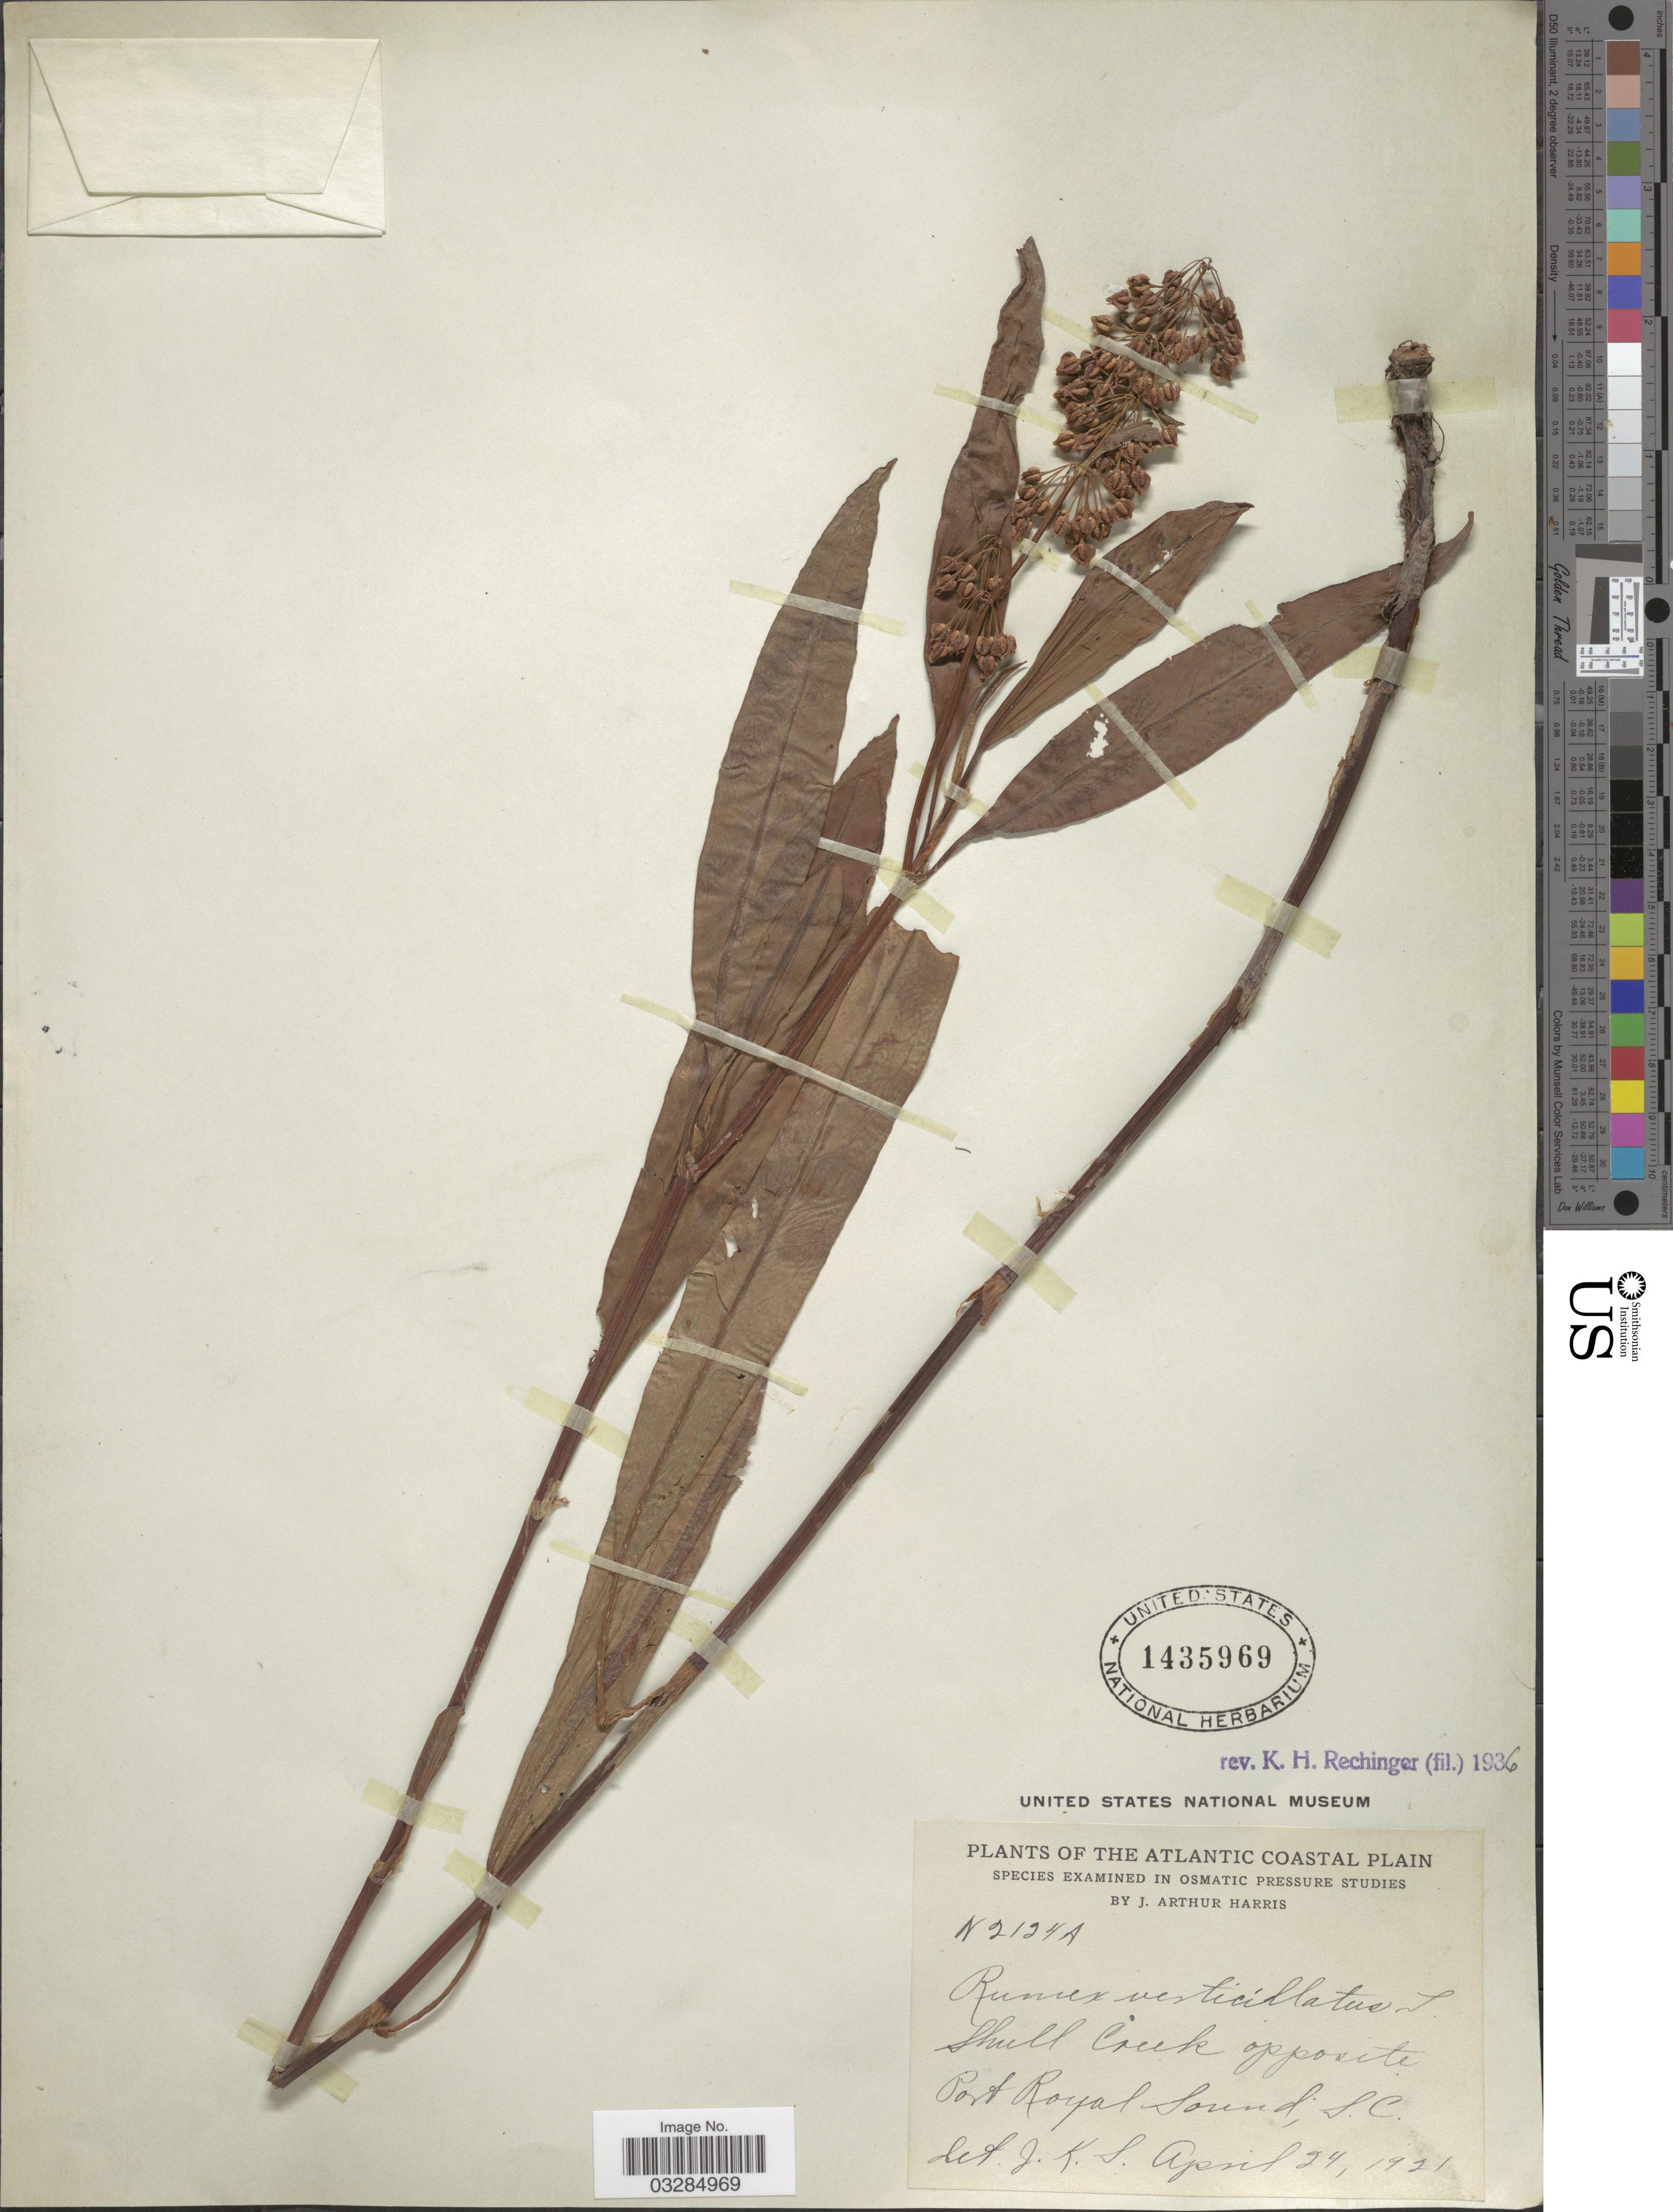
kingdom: Plantae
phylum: Tracheophyta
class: Magnoliopsida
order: Caryophyllales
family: Polygonaceae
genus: Rumex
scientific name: Rumex verticillatus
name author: L.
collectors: J. A. Harris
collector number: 2124A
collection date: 1921-04-24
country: United States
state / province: South Carolina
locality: The Atlantic Coastal Plain. Skull Creek opposite Port Royal Sound, S.C.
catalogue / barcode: US 1435969